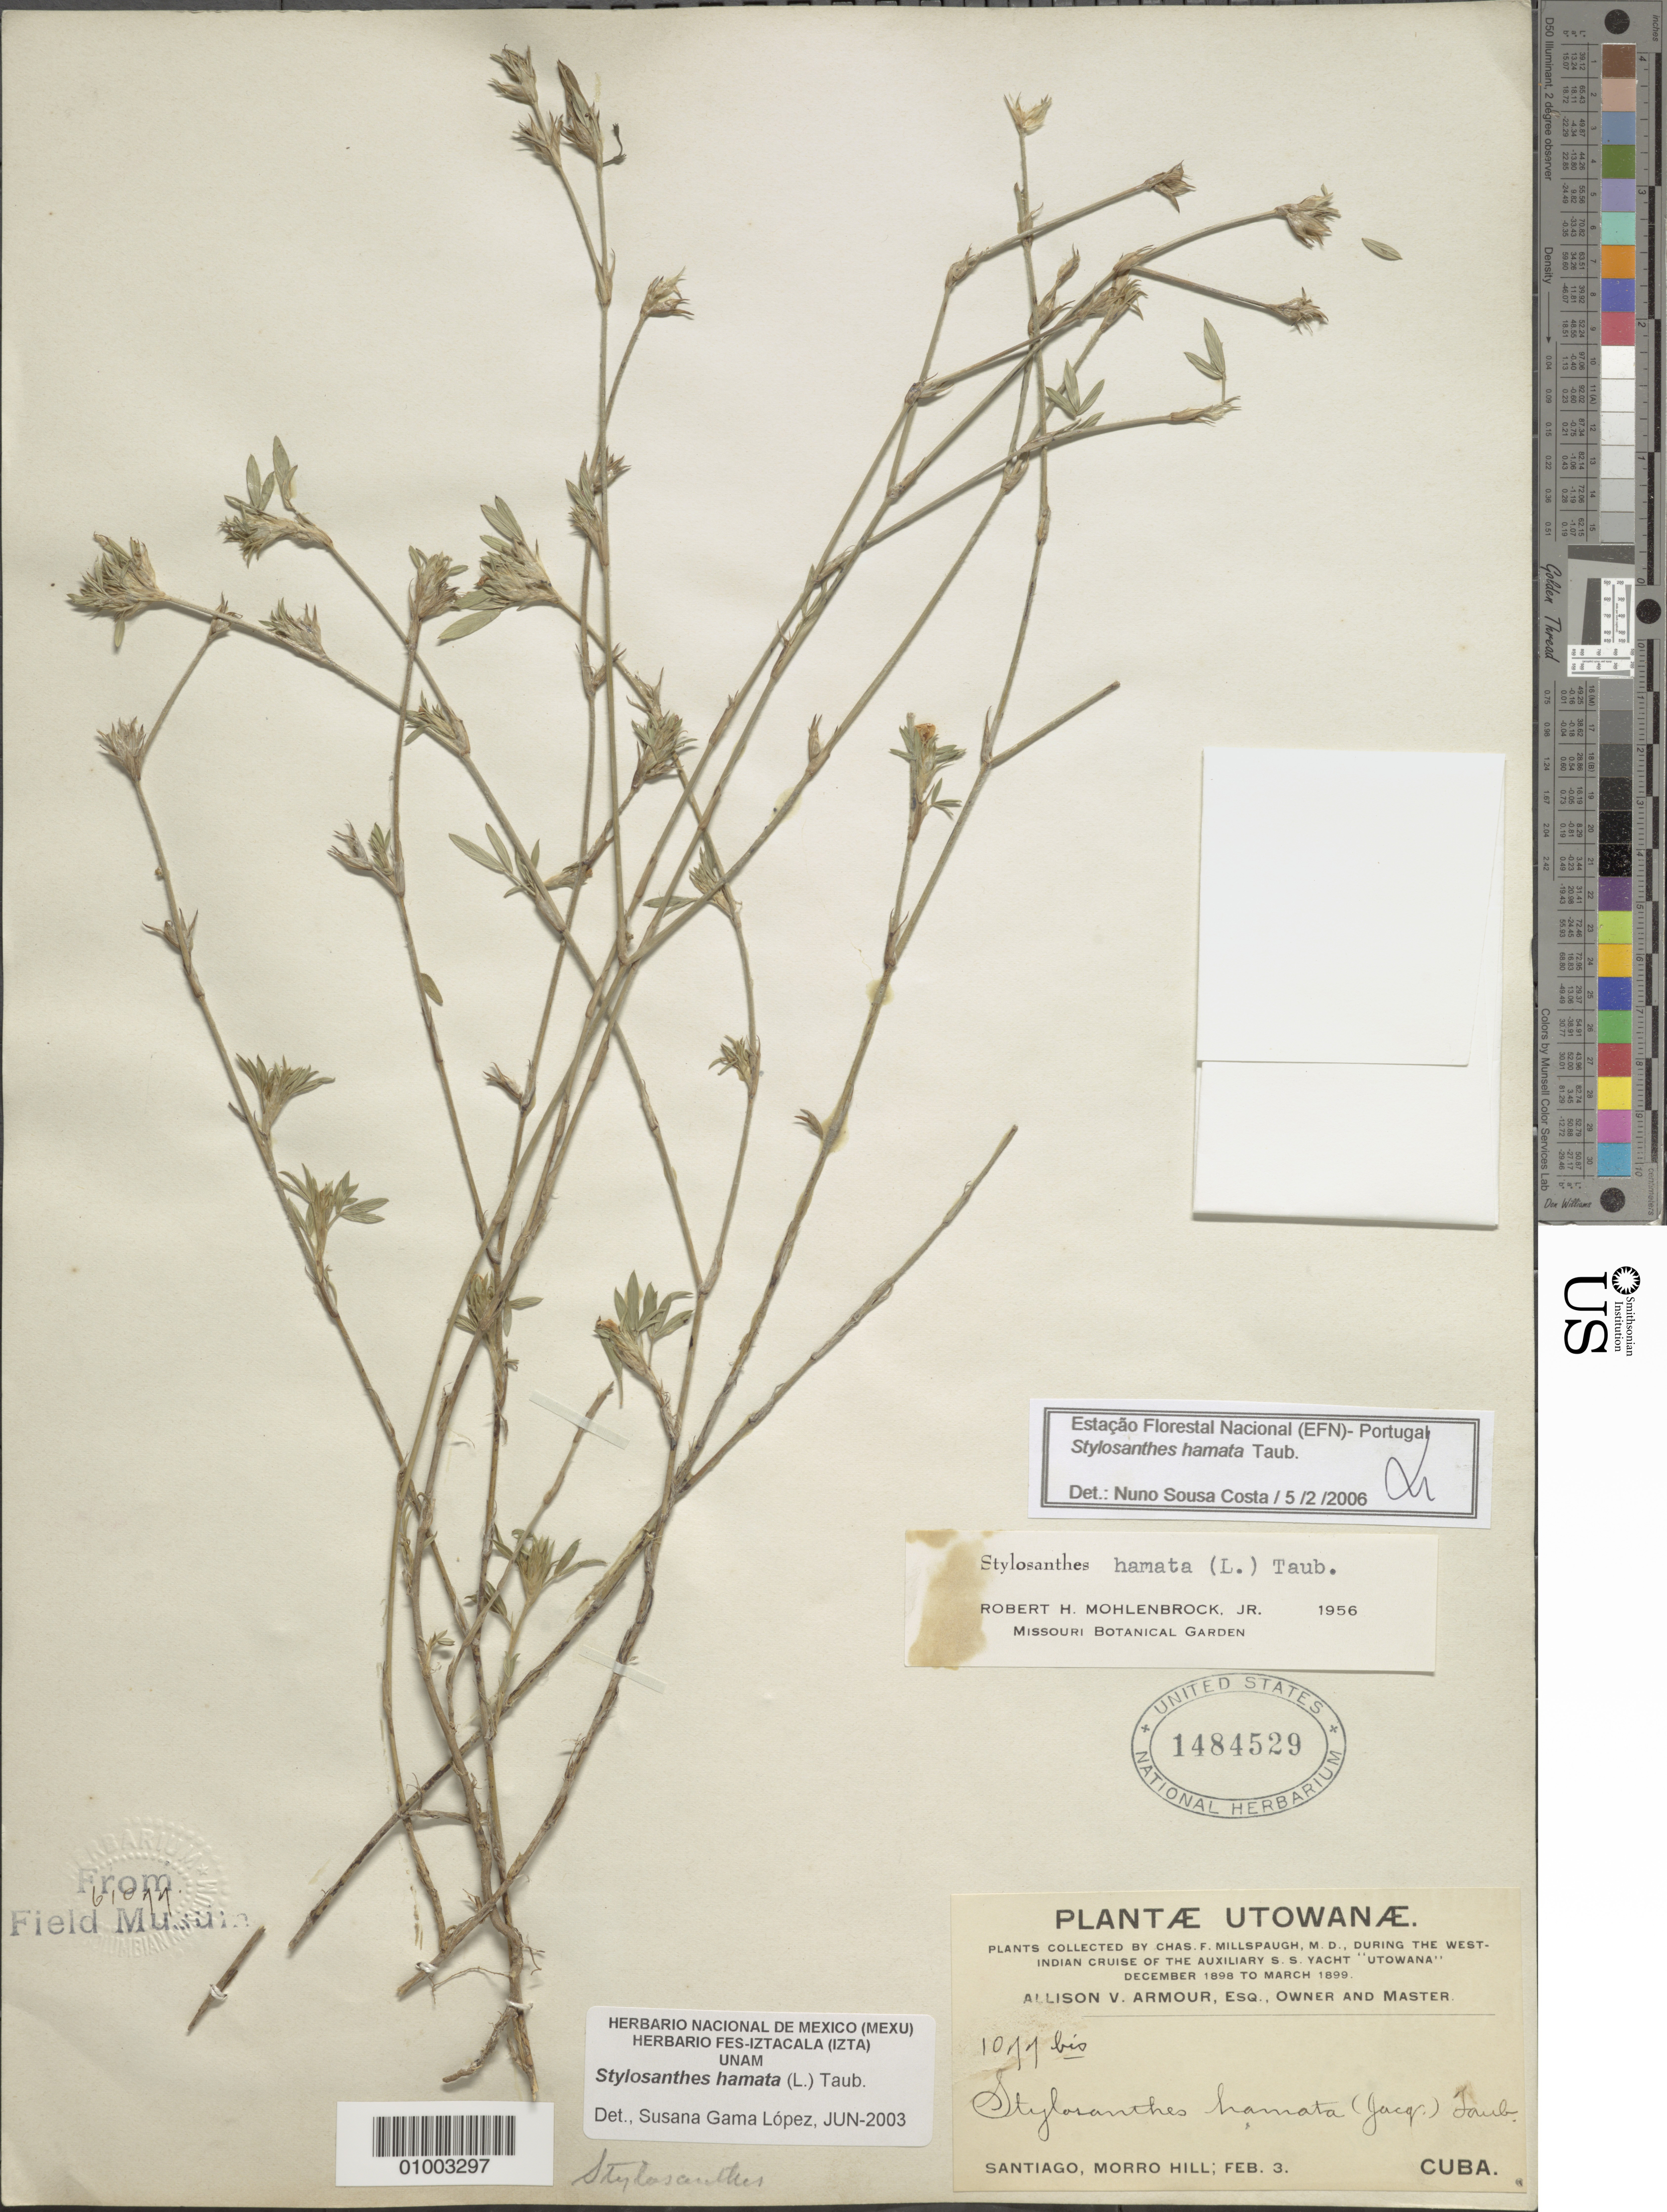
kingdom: Plantae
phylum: Tracheophyta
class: Magnoliopsida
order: Fabales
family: Fabaceae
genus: Stylosanthes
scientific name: Stylosanthes hamata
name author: (L.) Taub.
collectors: C. F. Millspaugh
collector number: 1077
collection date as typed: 03 Feb 1899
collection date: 1899-02-03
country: Cuba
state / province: Santiago de Cuba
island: Cuba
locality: Morro Hill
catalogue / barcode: US 1484529